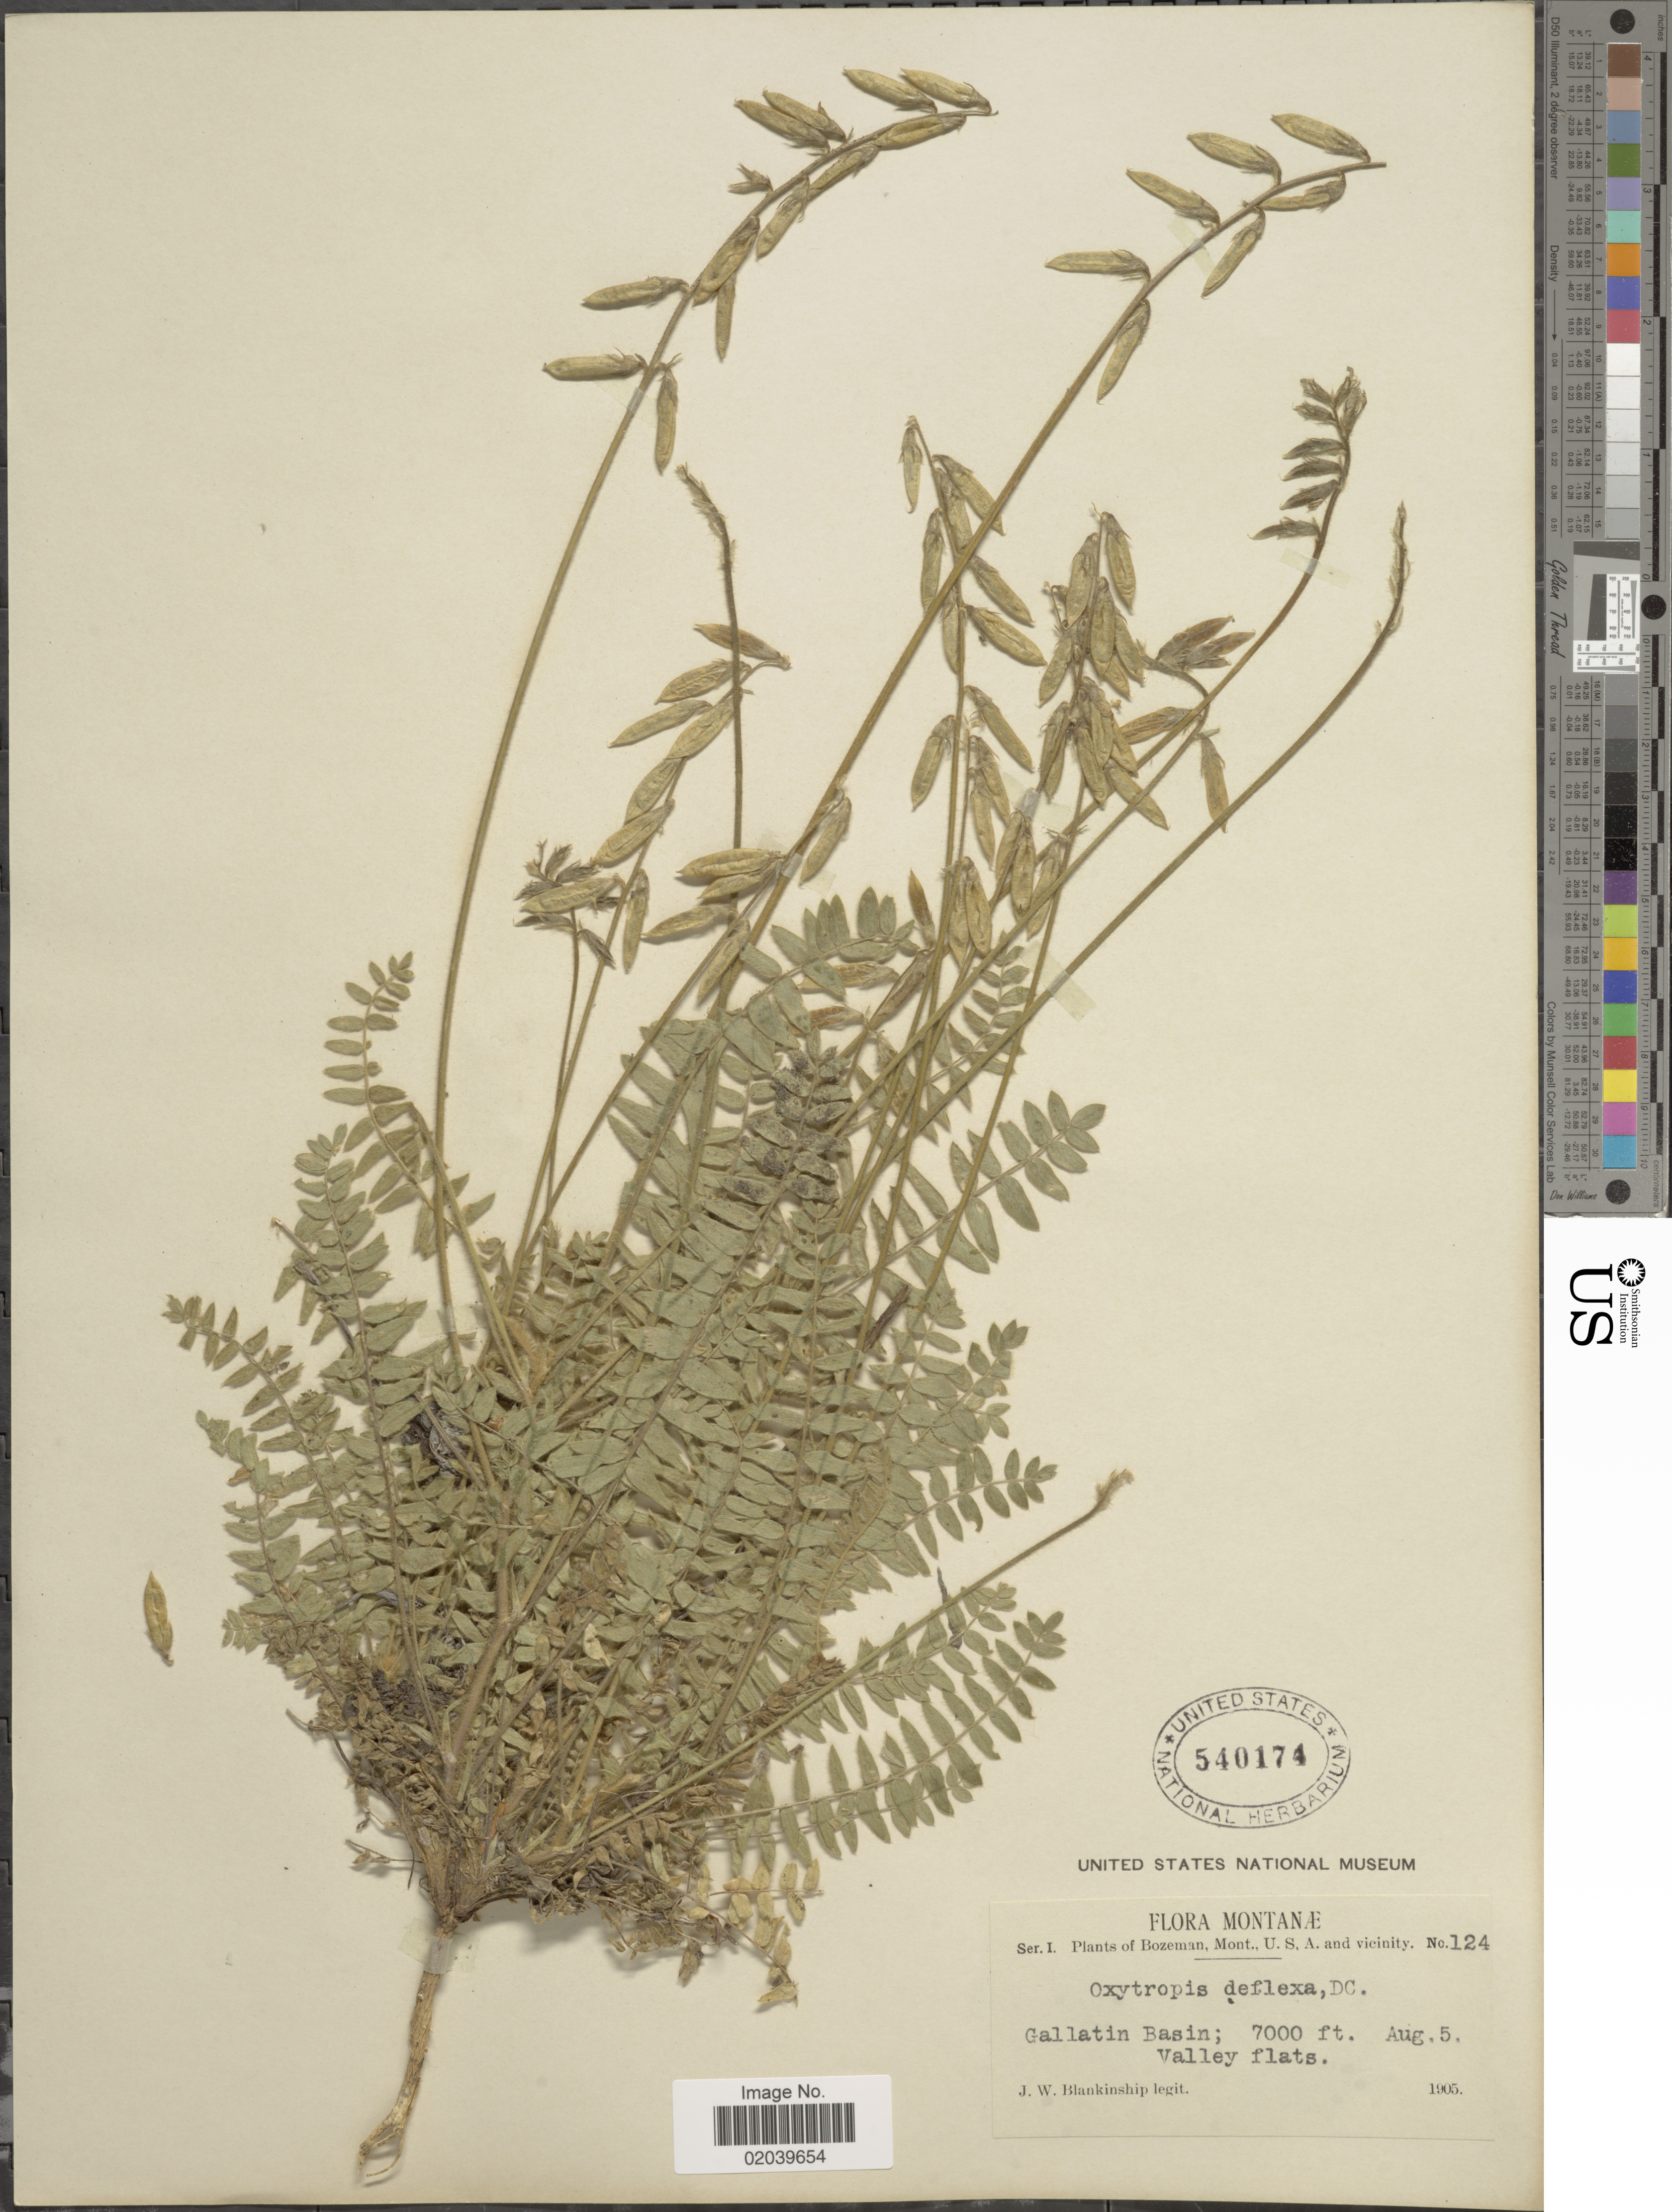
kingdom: Plantae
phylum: Tracheophyta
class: Magnoliopsida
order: Fabales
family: Fabaceae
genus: Oxytropis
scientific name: Oxytropis deflexa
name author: (Pall.) DC.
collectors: J. W. Blankinship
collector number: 124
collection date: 1905-08-05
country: United States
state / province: Montana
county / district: Gallatin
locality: Gallatin Basin, Bozeman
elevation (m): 2134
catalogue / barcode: US 540174